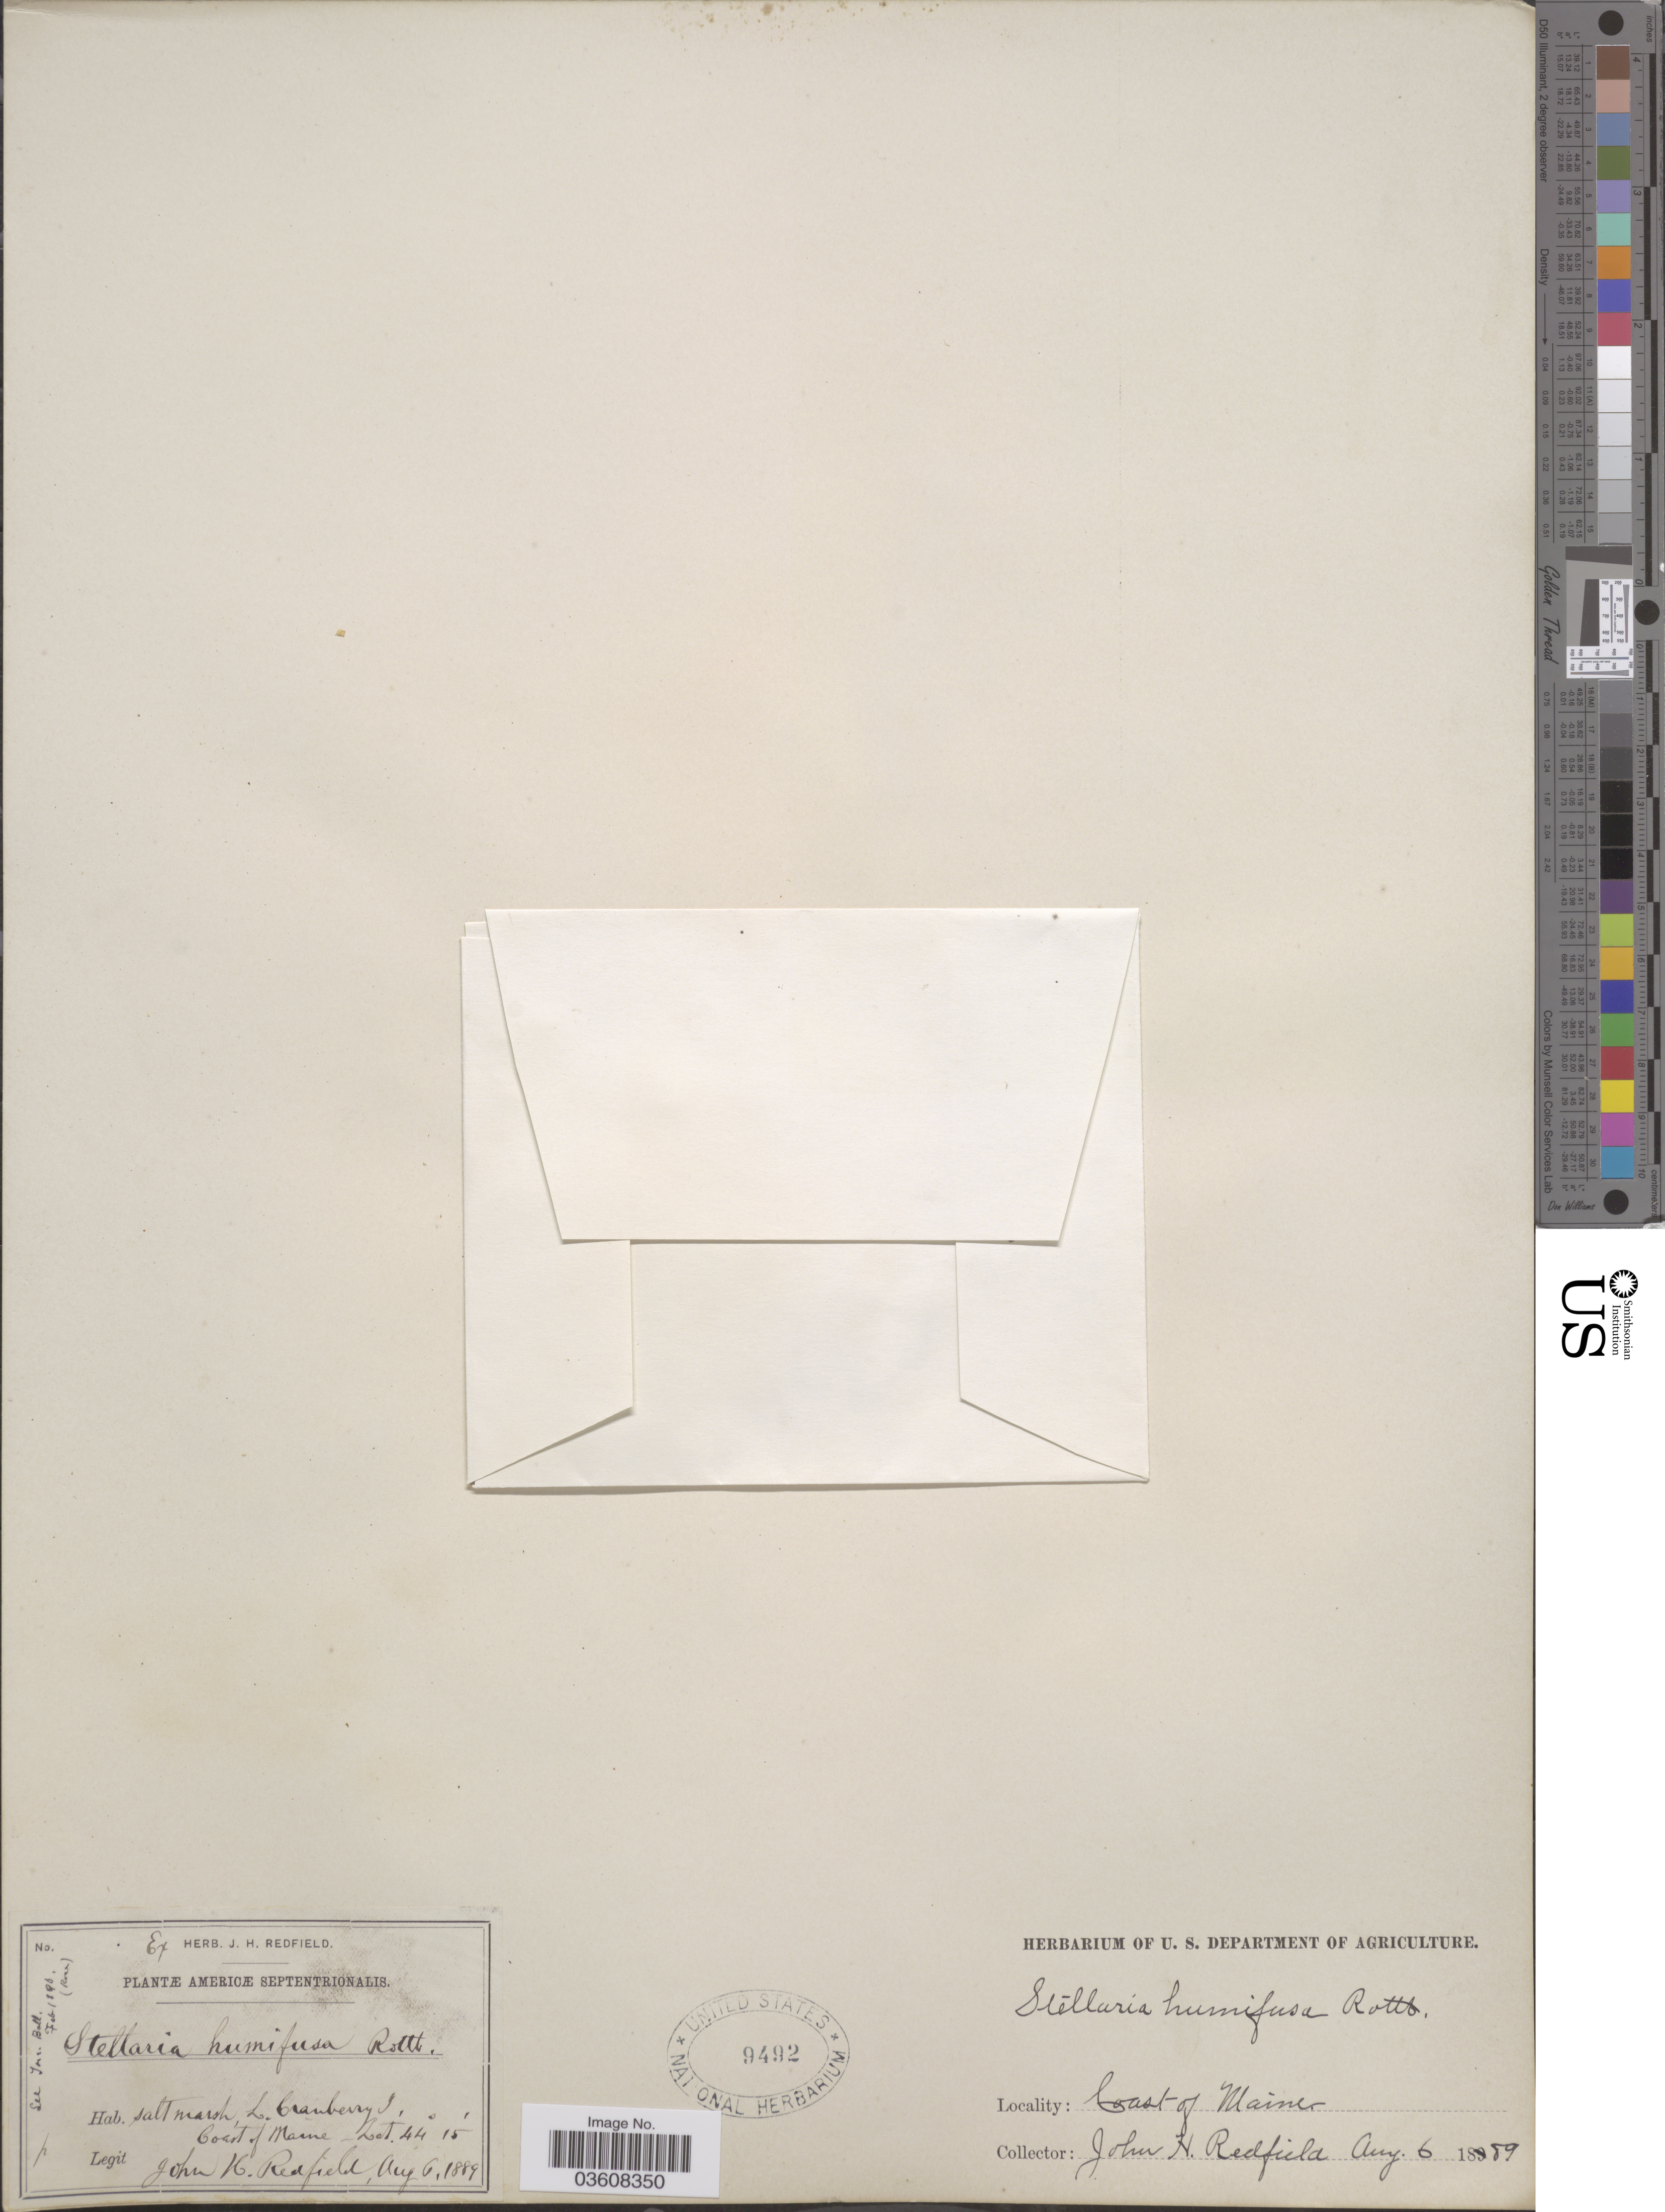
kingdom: Plantae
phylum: Tracheophyta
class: Magnoliopsida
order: Caryophyllales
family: Caryophyllaceae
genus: Stellaria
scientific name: Stellaria humifusa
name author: Rottb.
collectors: J. Redfield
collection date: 1889-08-06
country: United States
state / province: Maine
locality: Americæ Septentrionalis. L. Cranberry I, Coast of Maine.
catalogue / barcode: US 9492